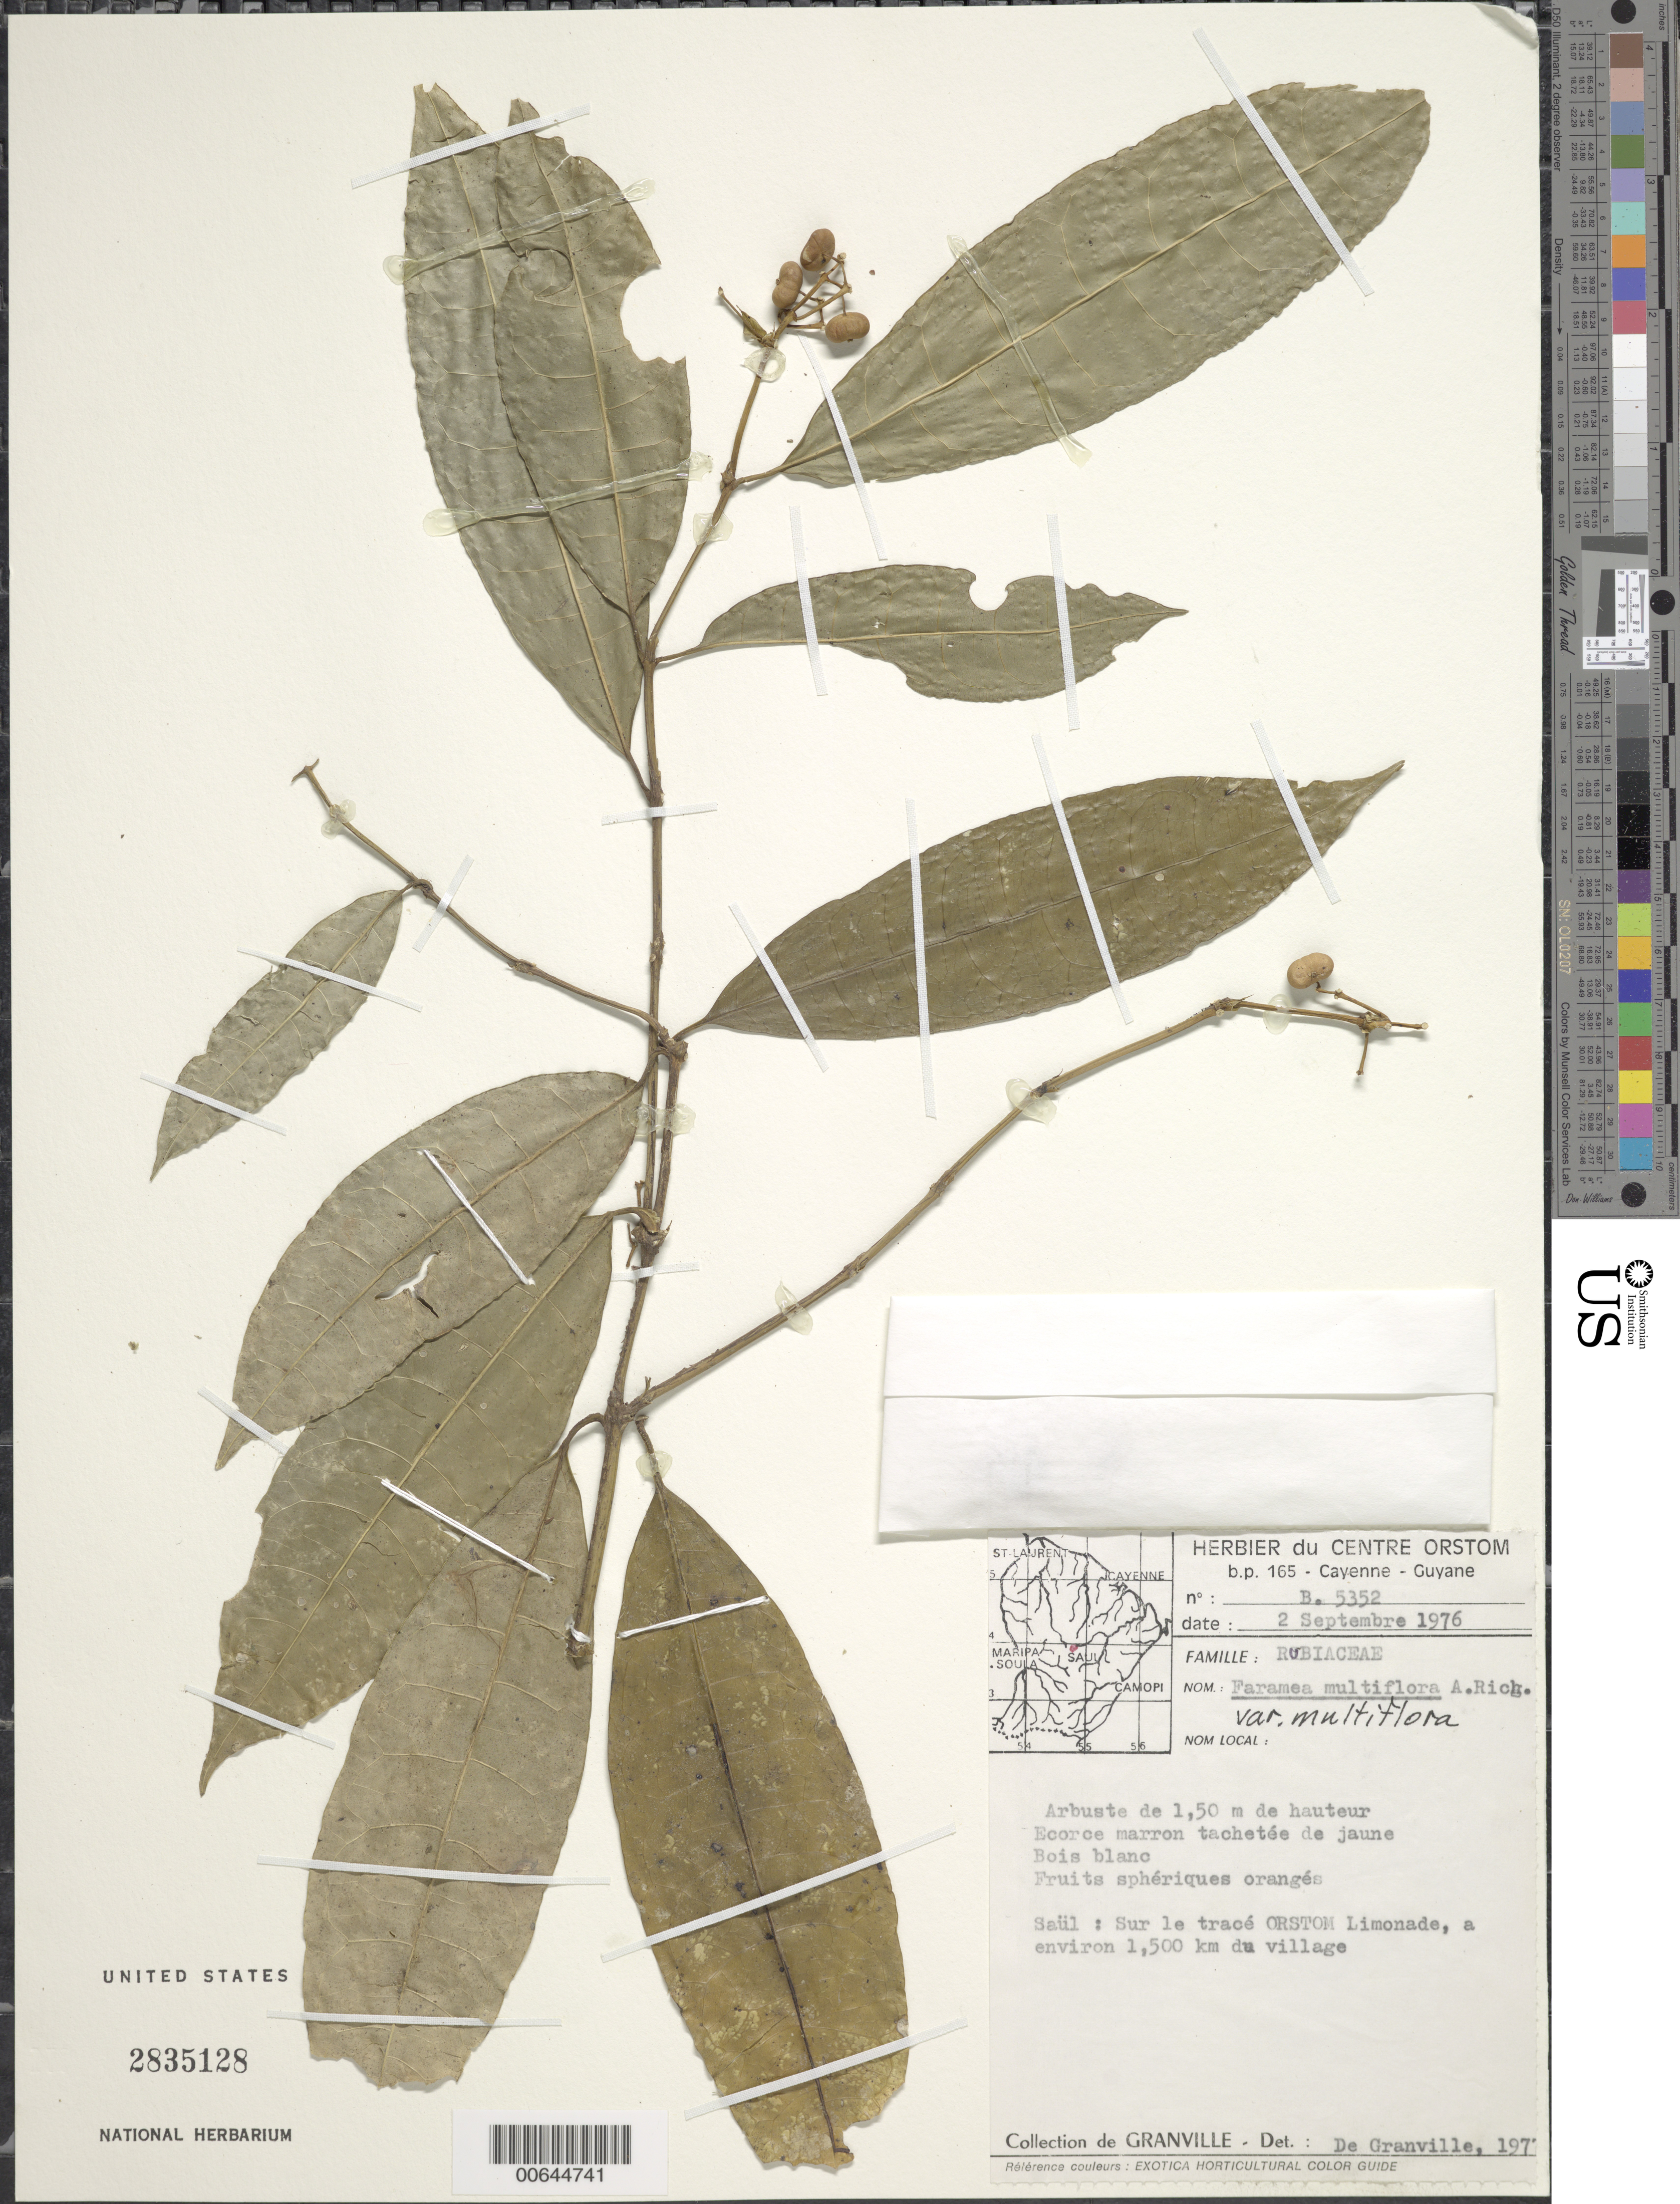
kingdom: Plantae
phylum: Tracheophyta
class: Magnoliopsida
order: Gentianales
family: Rubiaceae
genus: Faramea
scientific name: Faramea multiflora var. multiflora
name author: A. Rich. ex DC.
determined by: Granville, J. J. de, (CAY), Institut de Recherche pour le Developpement (IRD) (FRENCH GUIANA)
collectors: J.-J. de Granville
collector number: B 5352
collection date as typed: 2-Sep-76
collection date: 1976-09-02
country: French Guiana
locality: Saül, sur la tracé ORSTOM Limonade, a environ 1,500 km du village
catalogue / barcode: US 2835128